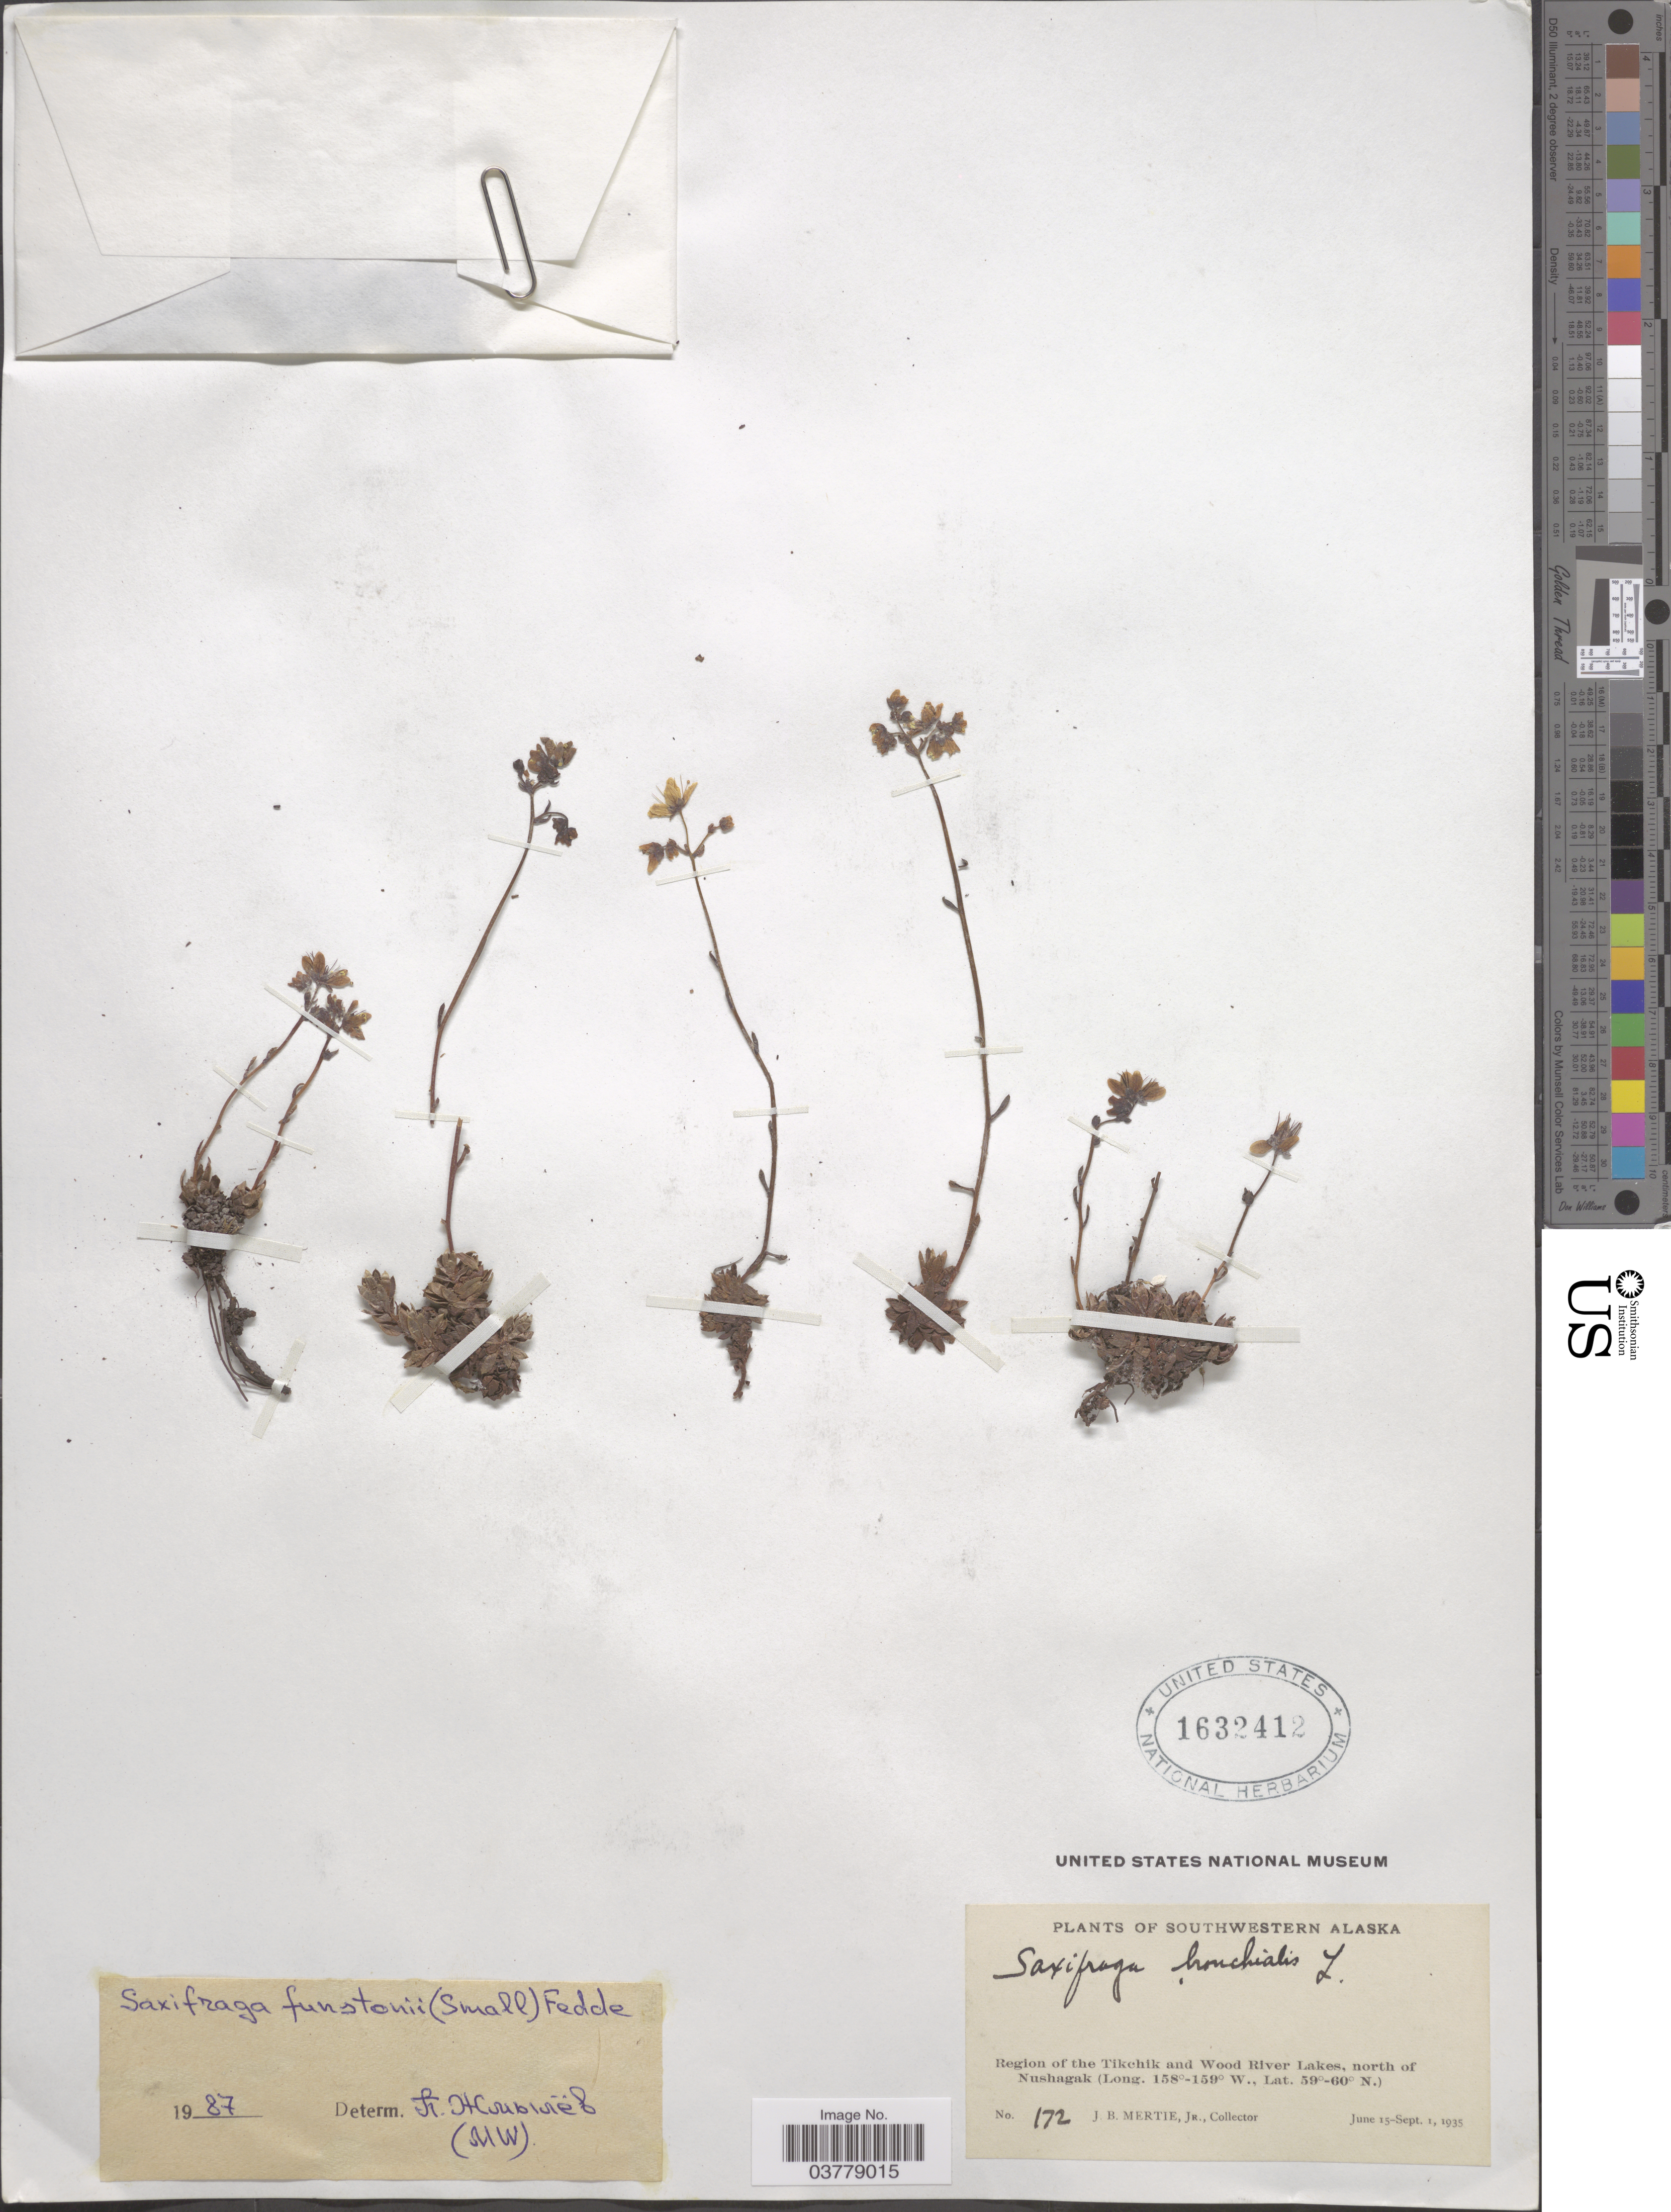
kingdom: Plantae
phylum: Tracheophyta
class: Magnoliopsida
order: Saxifragales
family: Saxifragaceae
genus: Saxifraga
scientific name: Saxifraga bronchialis subsp. funstonii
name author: (Small) Hultén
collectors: J. Mertie Jr.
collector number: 172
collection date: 1935-06-15/1935-09-01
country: United States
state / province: Alaska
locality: Southwestern Alaska. Region of the Tikchik and Wood River Lakes, north of Nushagak.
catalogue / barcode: US 1632412